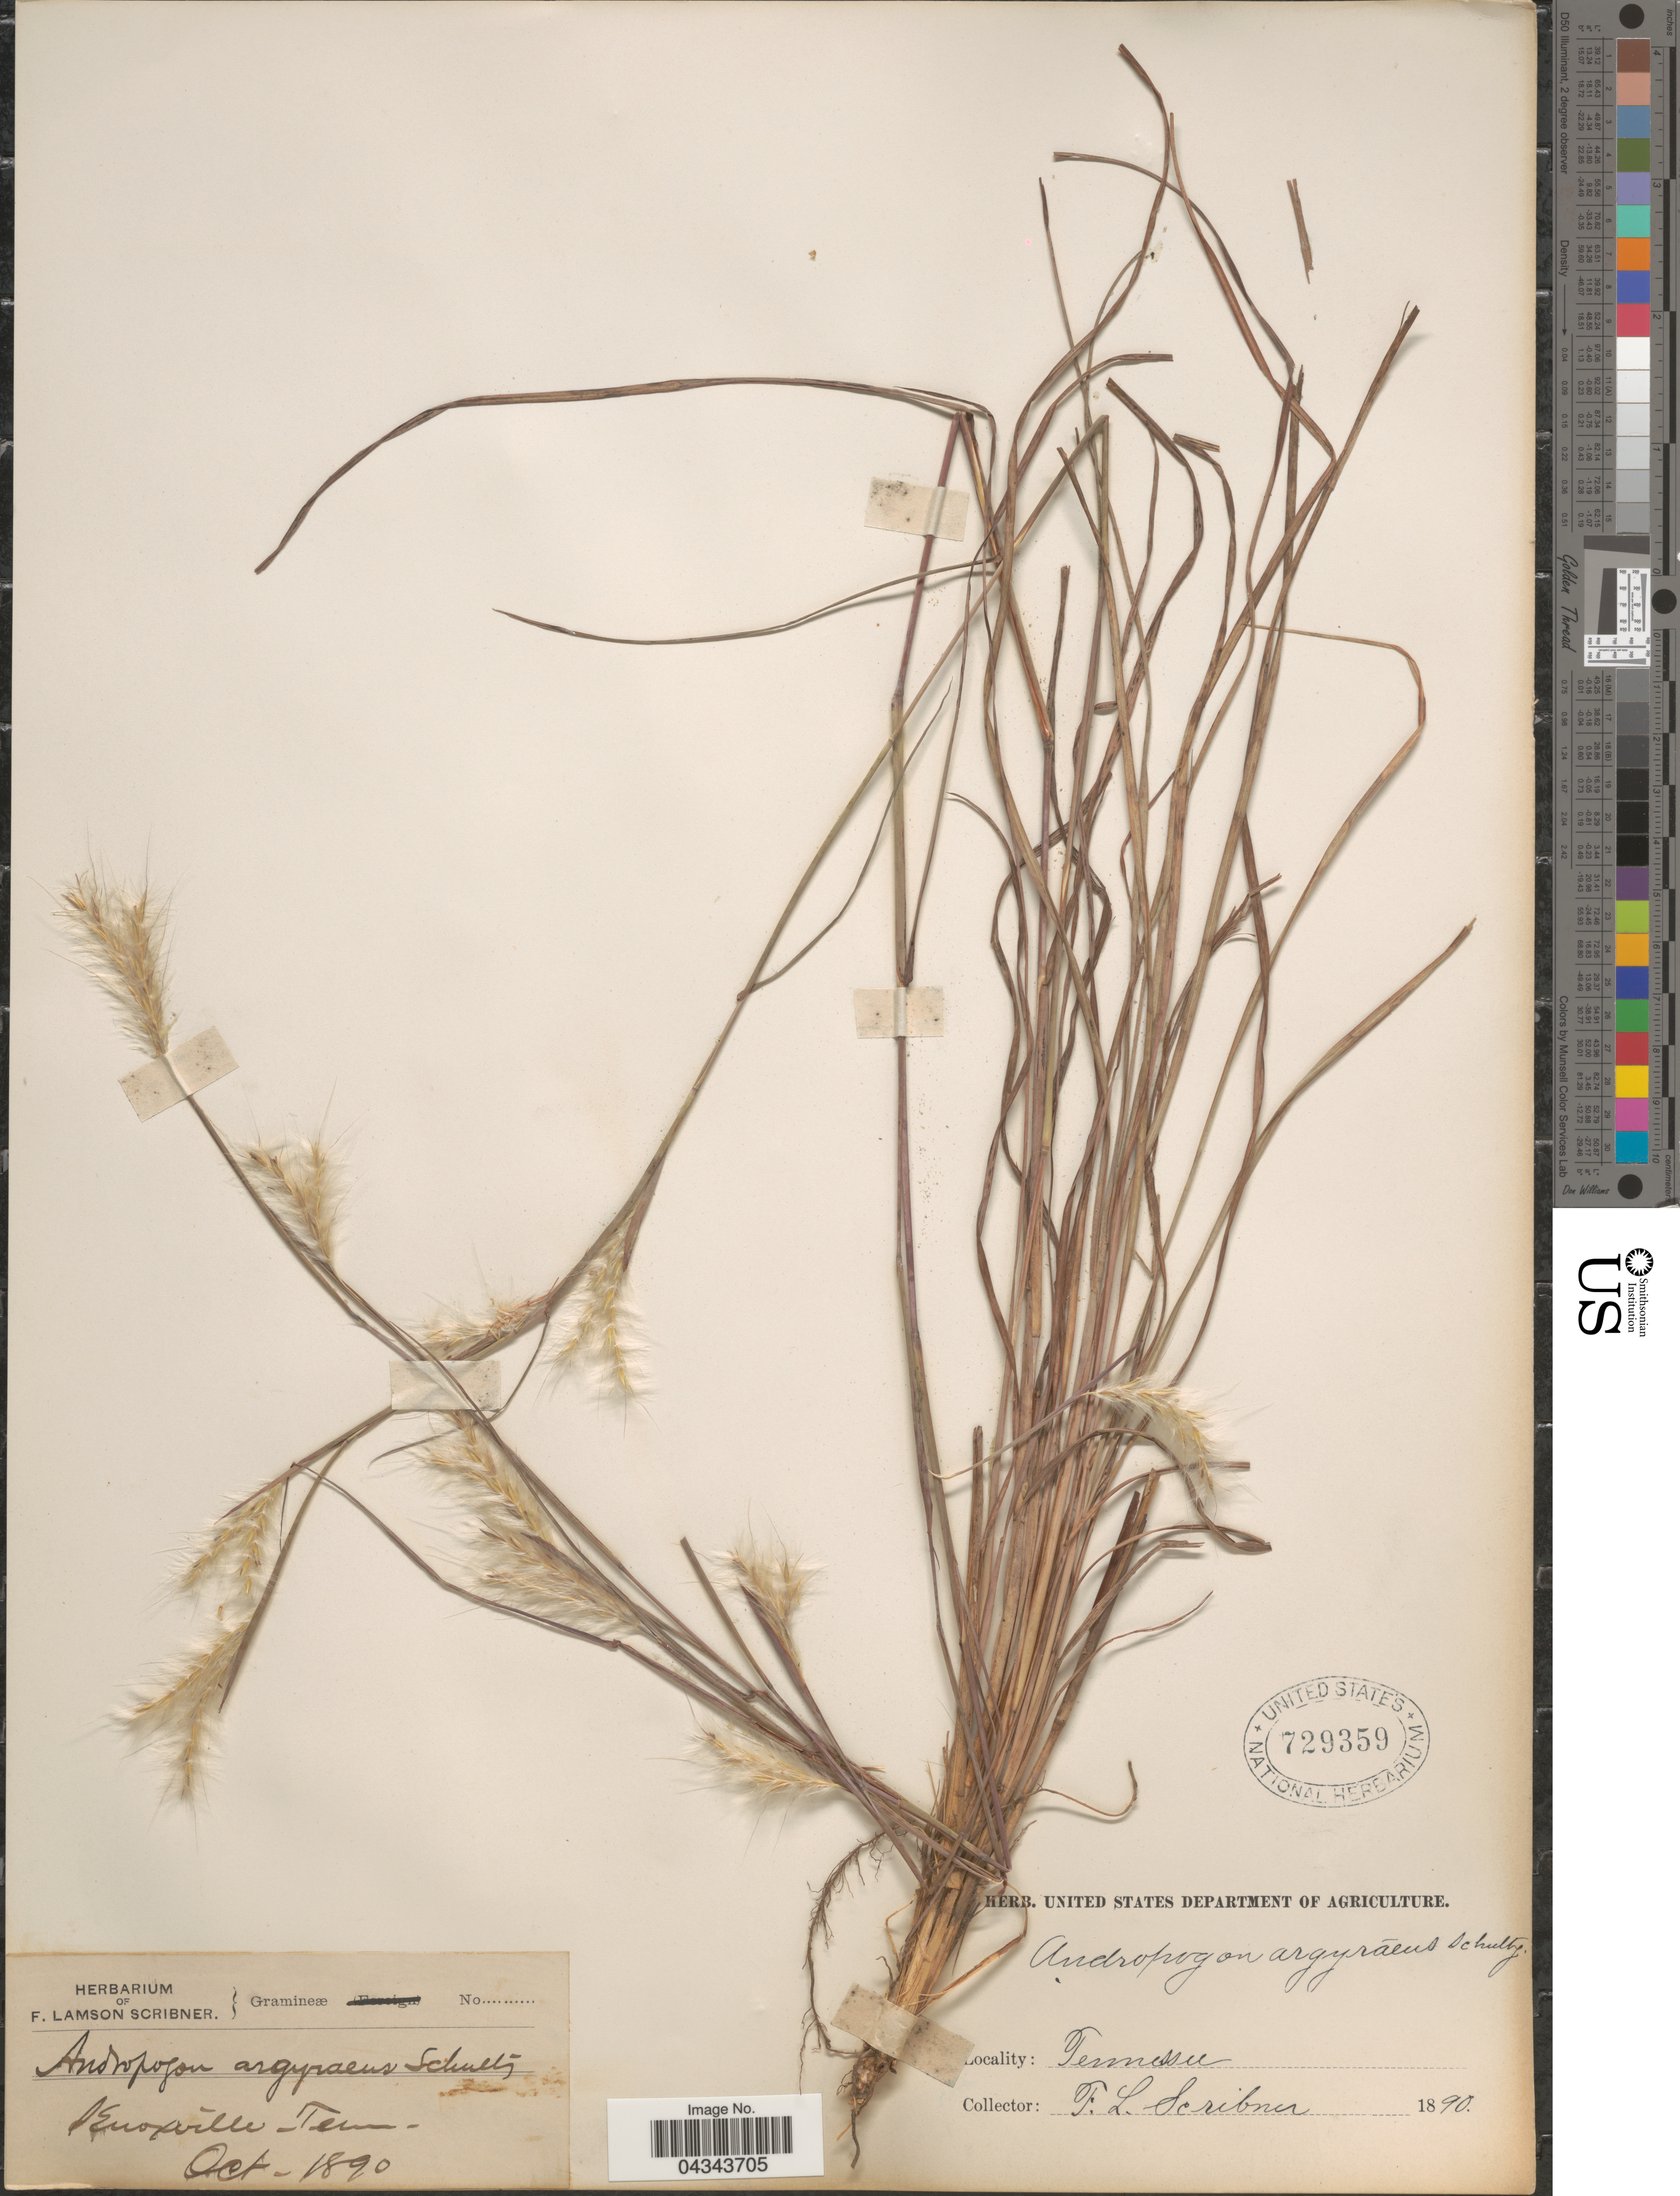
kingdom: Plantae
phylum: Tracheophyta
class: Liliopsida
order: Poales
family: Poaceae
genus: Andropogon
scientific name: Andropogon ternarius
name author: Michx.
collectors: F. Lamson-Scribner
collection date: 1890-10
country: United States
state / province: Tennessee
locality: Knoxville.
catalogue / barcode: US 729359